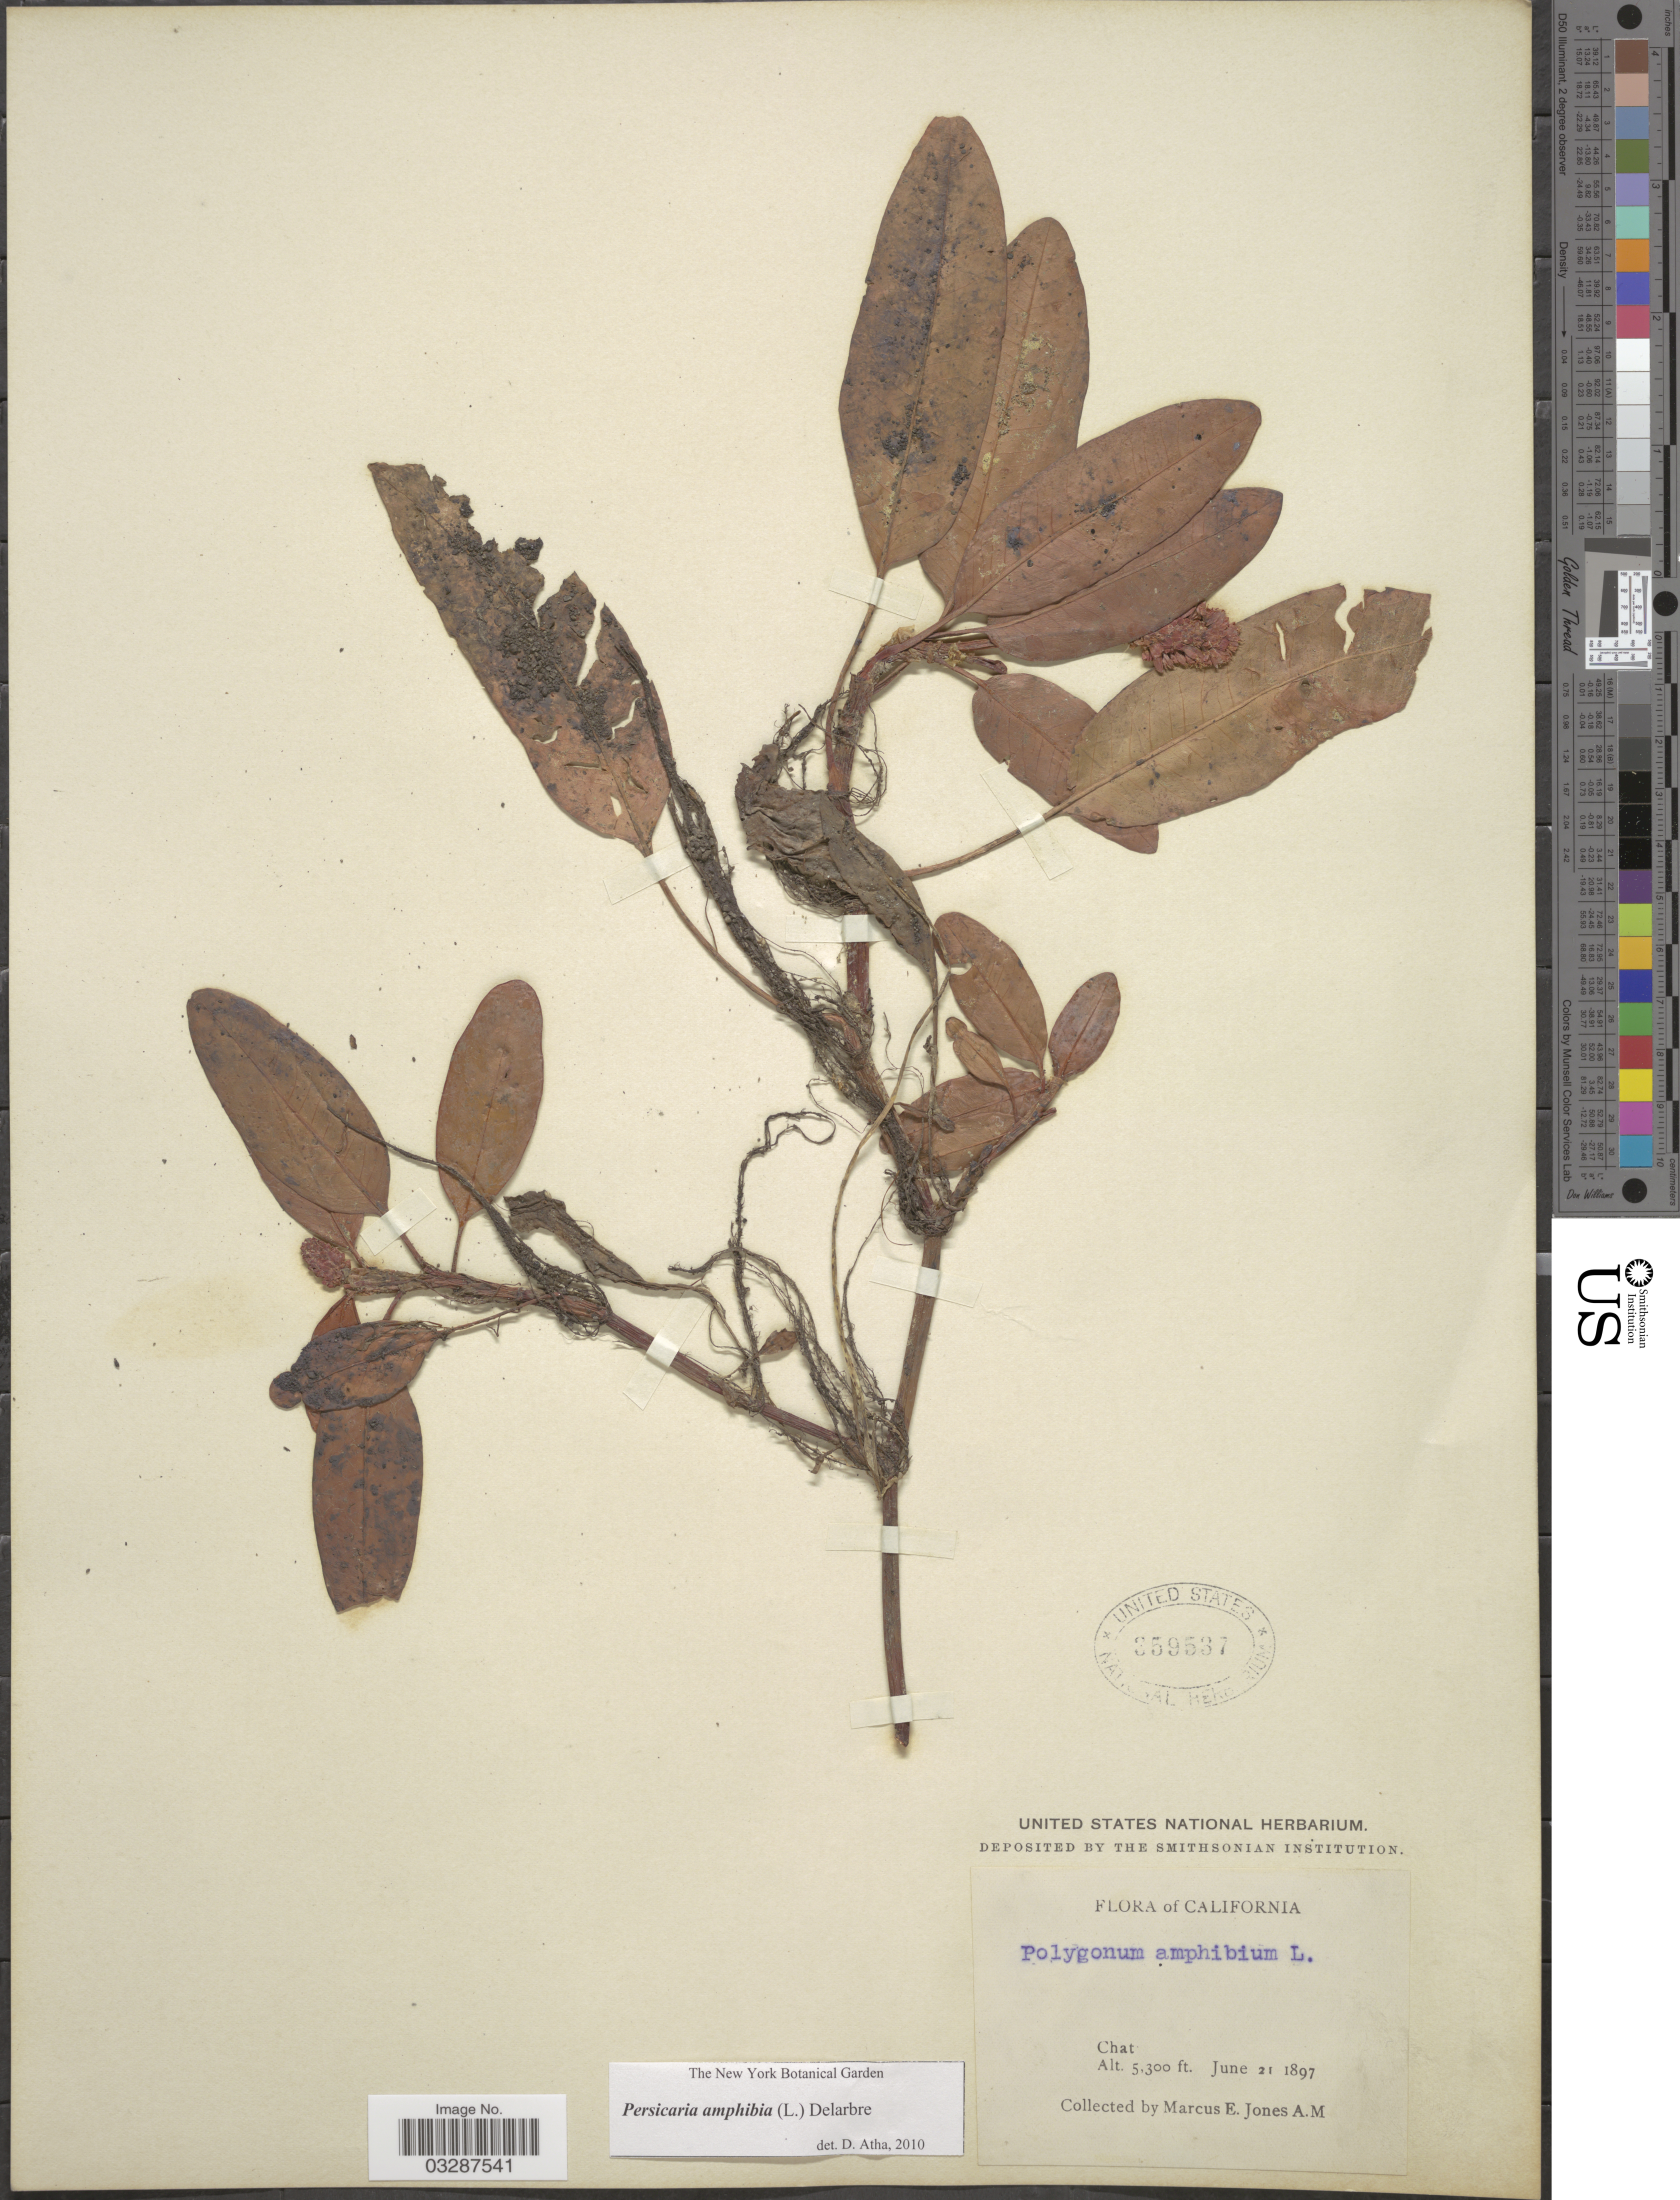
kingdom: Plantae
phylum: Tracheophyta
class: Magnoliopsida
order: Caryophyllales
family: Polygonaceae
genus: Persicaria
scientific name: Persicaria amphibia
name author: (L.) Delarbre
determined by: Atha, D. E.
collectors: M. E. Jones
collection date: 1897-06-21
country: United States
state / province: California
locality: Chat.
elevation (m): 1615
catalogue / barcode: US 359537